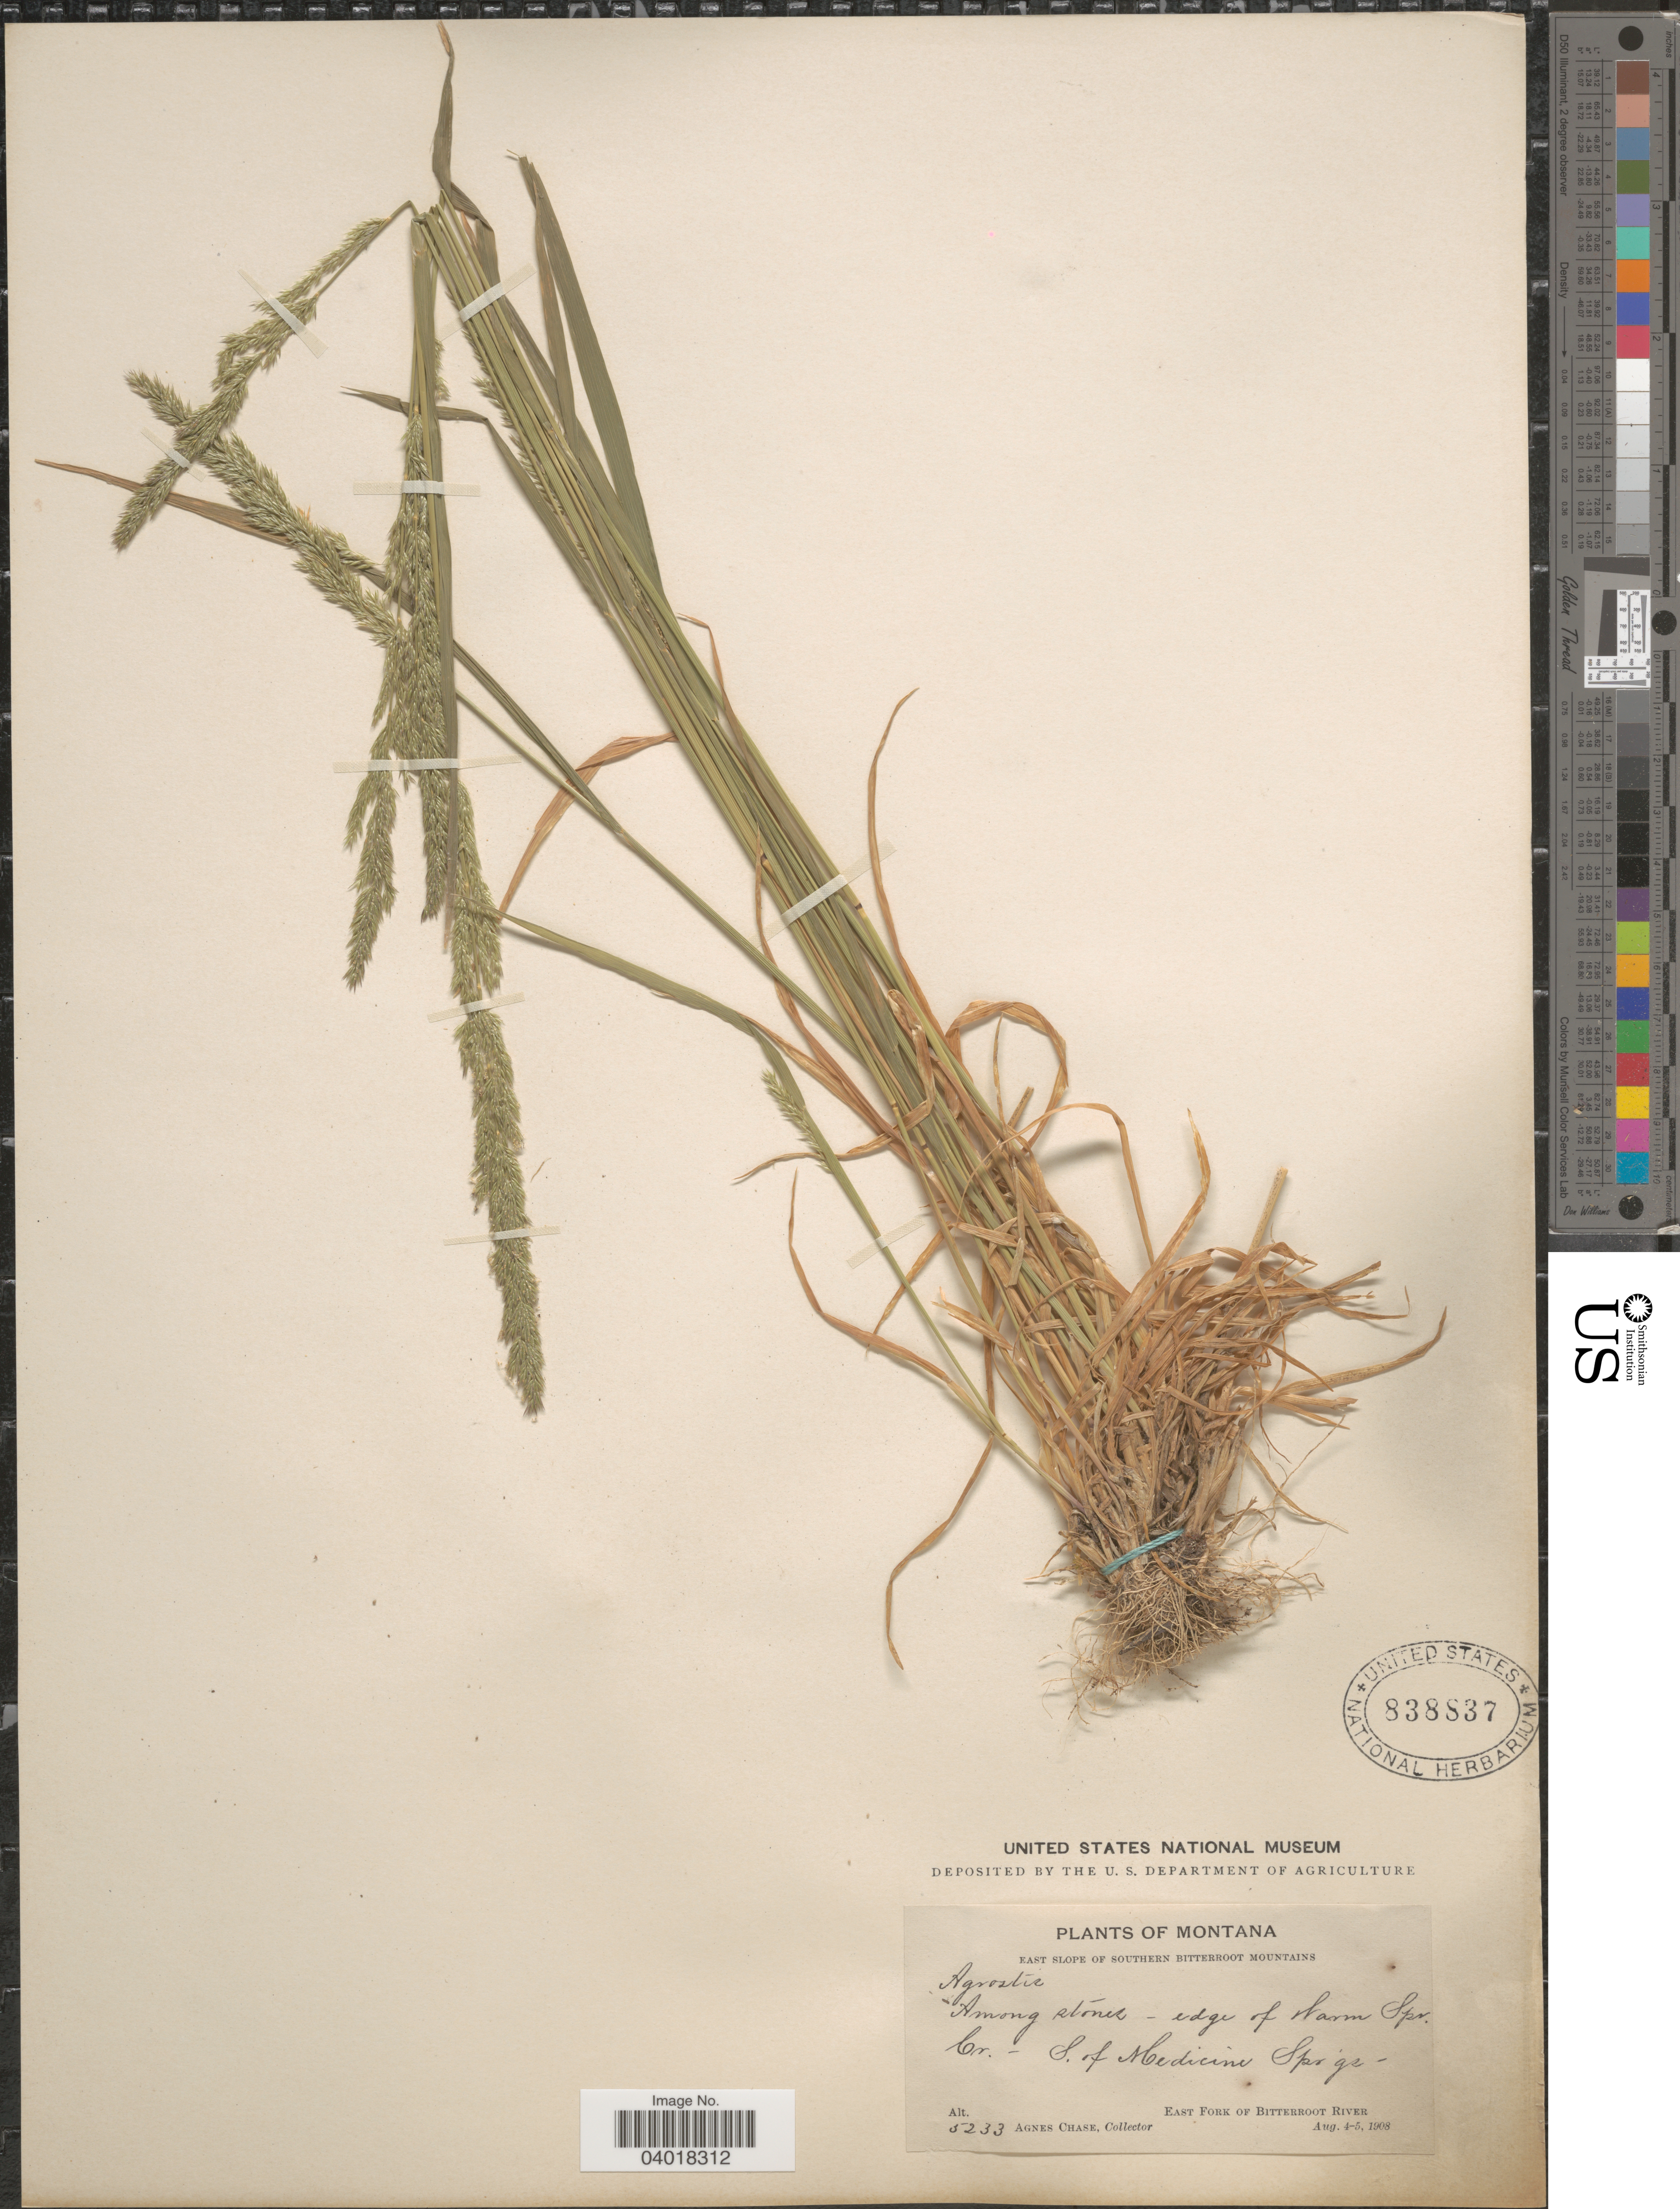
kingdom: Plantae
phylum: Tracheophyta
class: Liliopsida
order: Poales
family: Poaceae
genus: Agrostis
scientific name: Agrostis exarata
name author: Trin.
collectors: A. Chase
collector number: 5233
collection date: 1908-08-04/1908-08-05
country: United States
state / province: Montana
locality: East slope of Southern Bitterroot Mountains. Among stones - edge of Warm Spr. Cr. - S. of Medicine Spr'gs. East Fork of Bitterroot River.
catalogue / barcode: US 838837